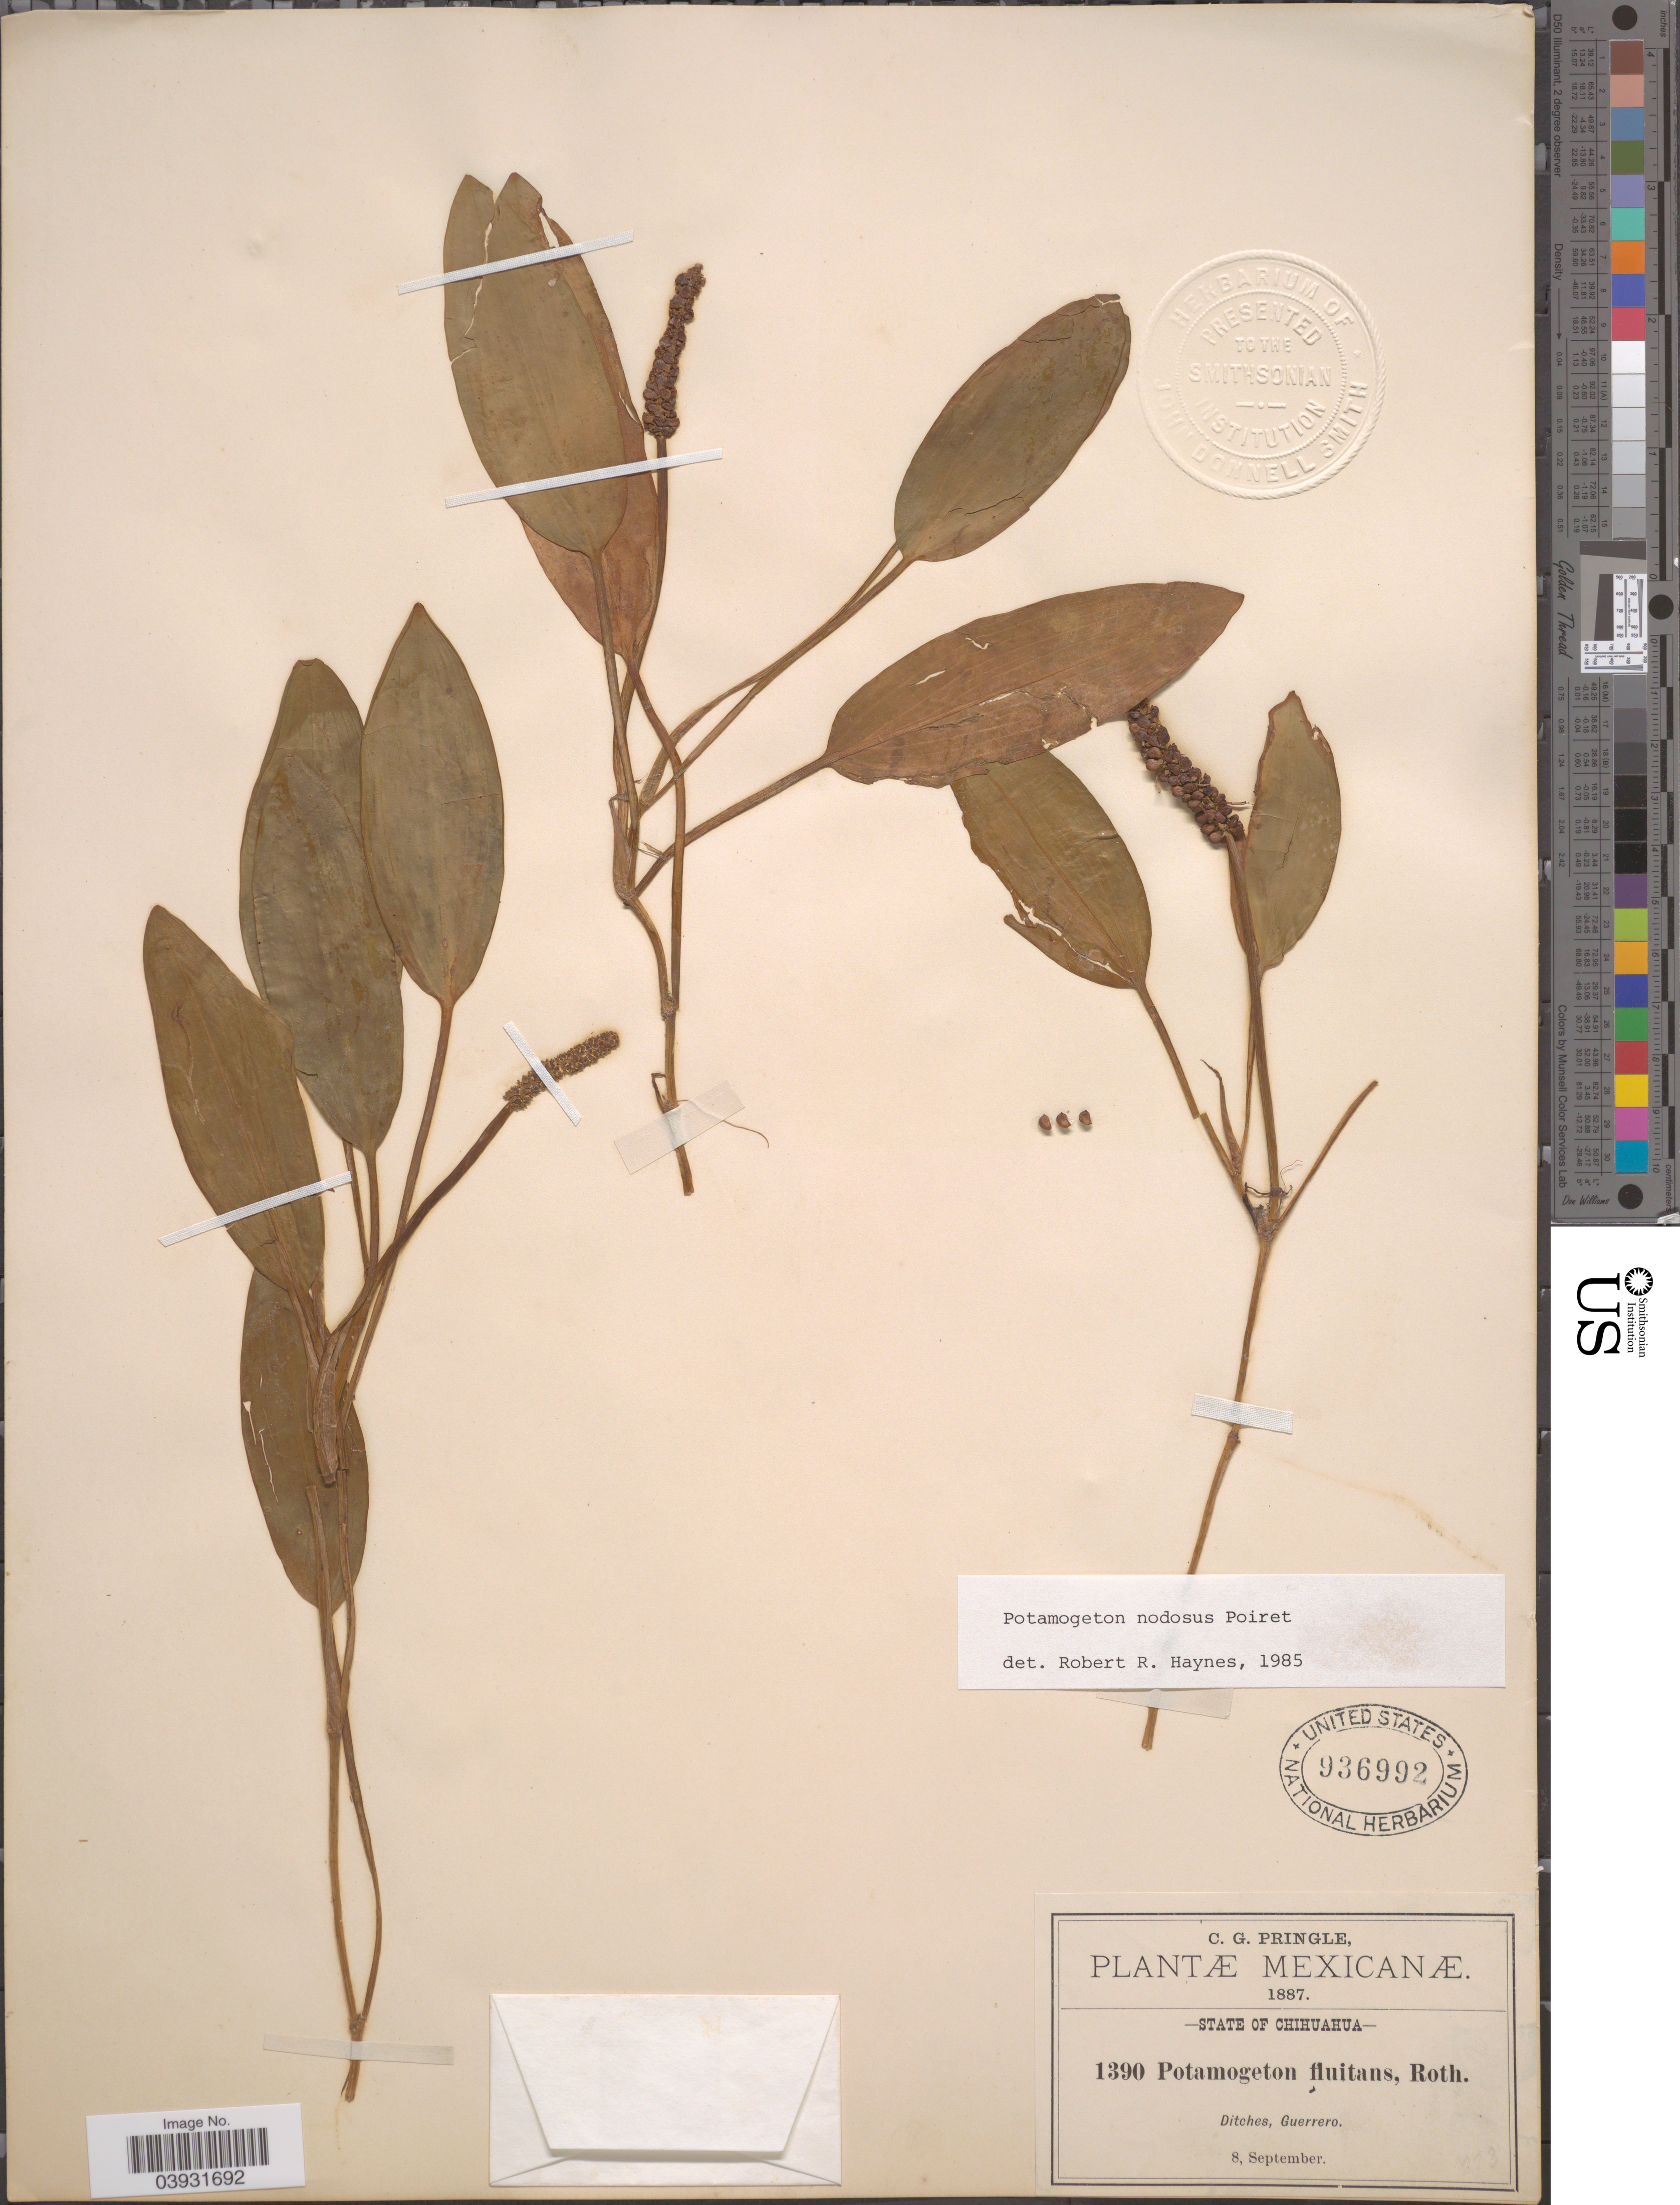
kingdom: Plantae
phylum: Tracheophyta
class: Liliopsida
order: Alismatales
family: Potamogetonaceae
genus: Potamogeton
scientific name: Potamogeton nodosus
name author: Poir.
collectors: C. G. Pringle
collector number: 1390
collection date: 1887-09-08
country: Mexico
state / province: Chihuahua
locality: Ditches, Guerrero.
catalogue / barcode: US 936992